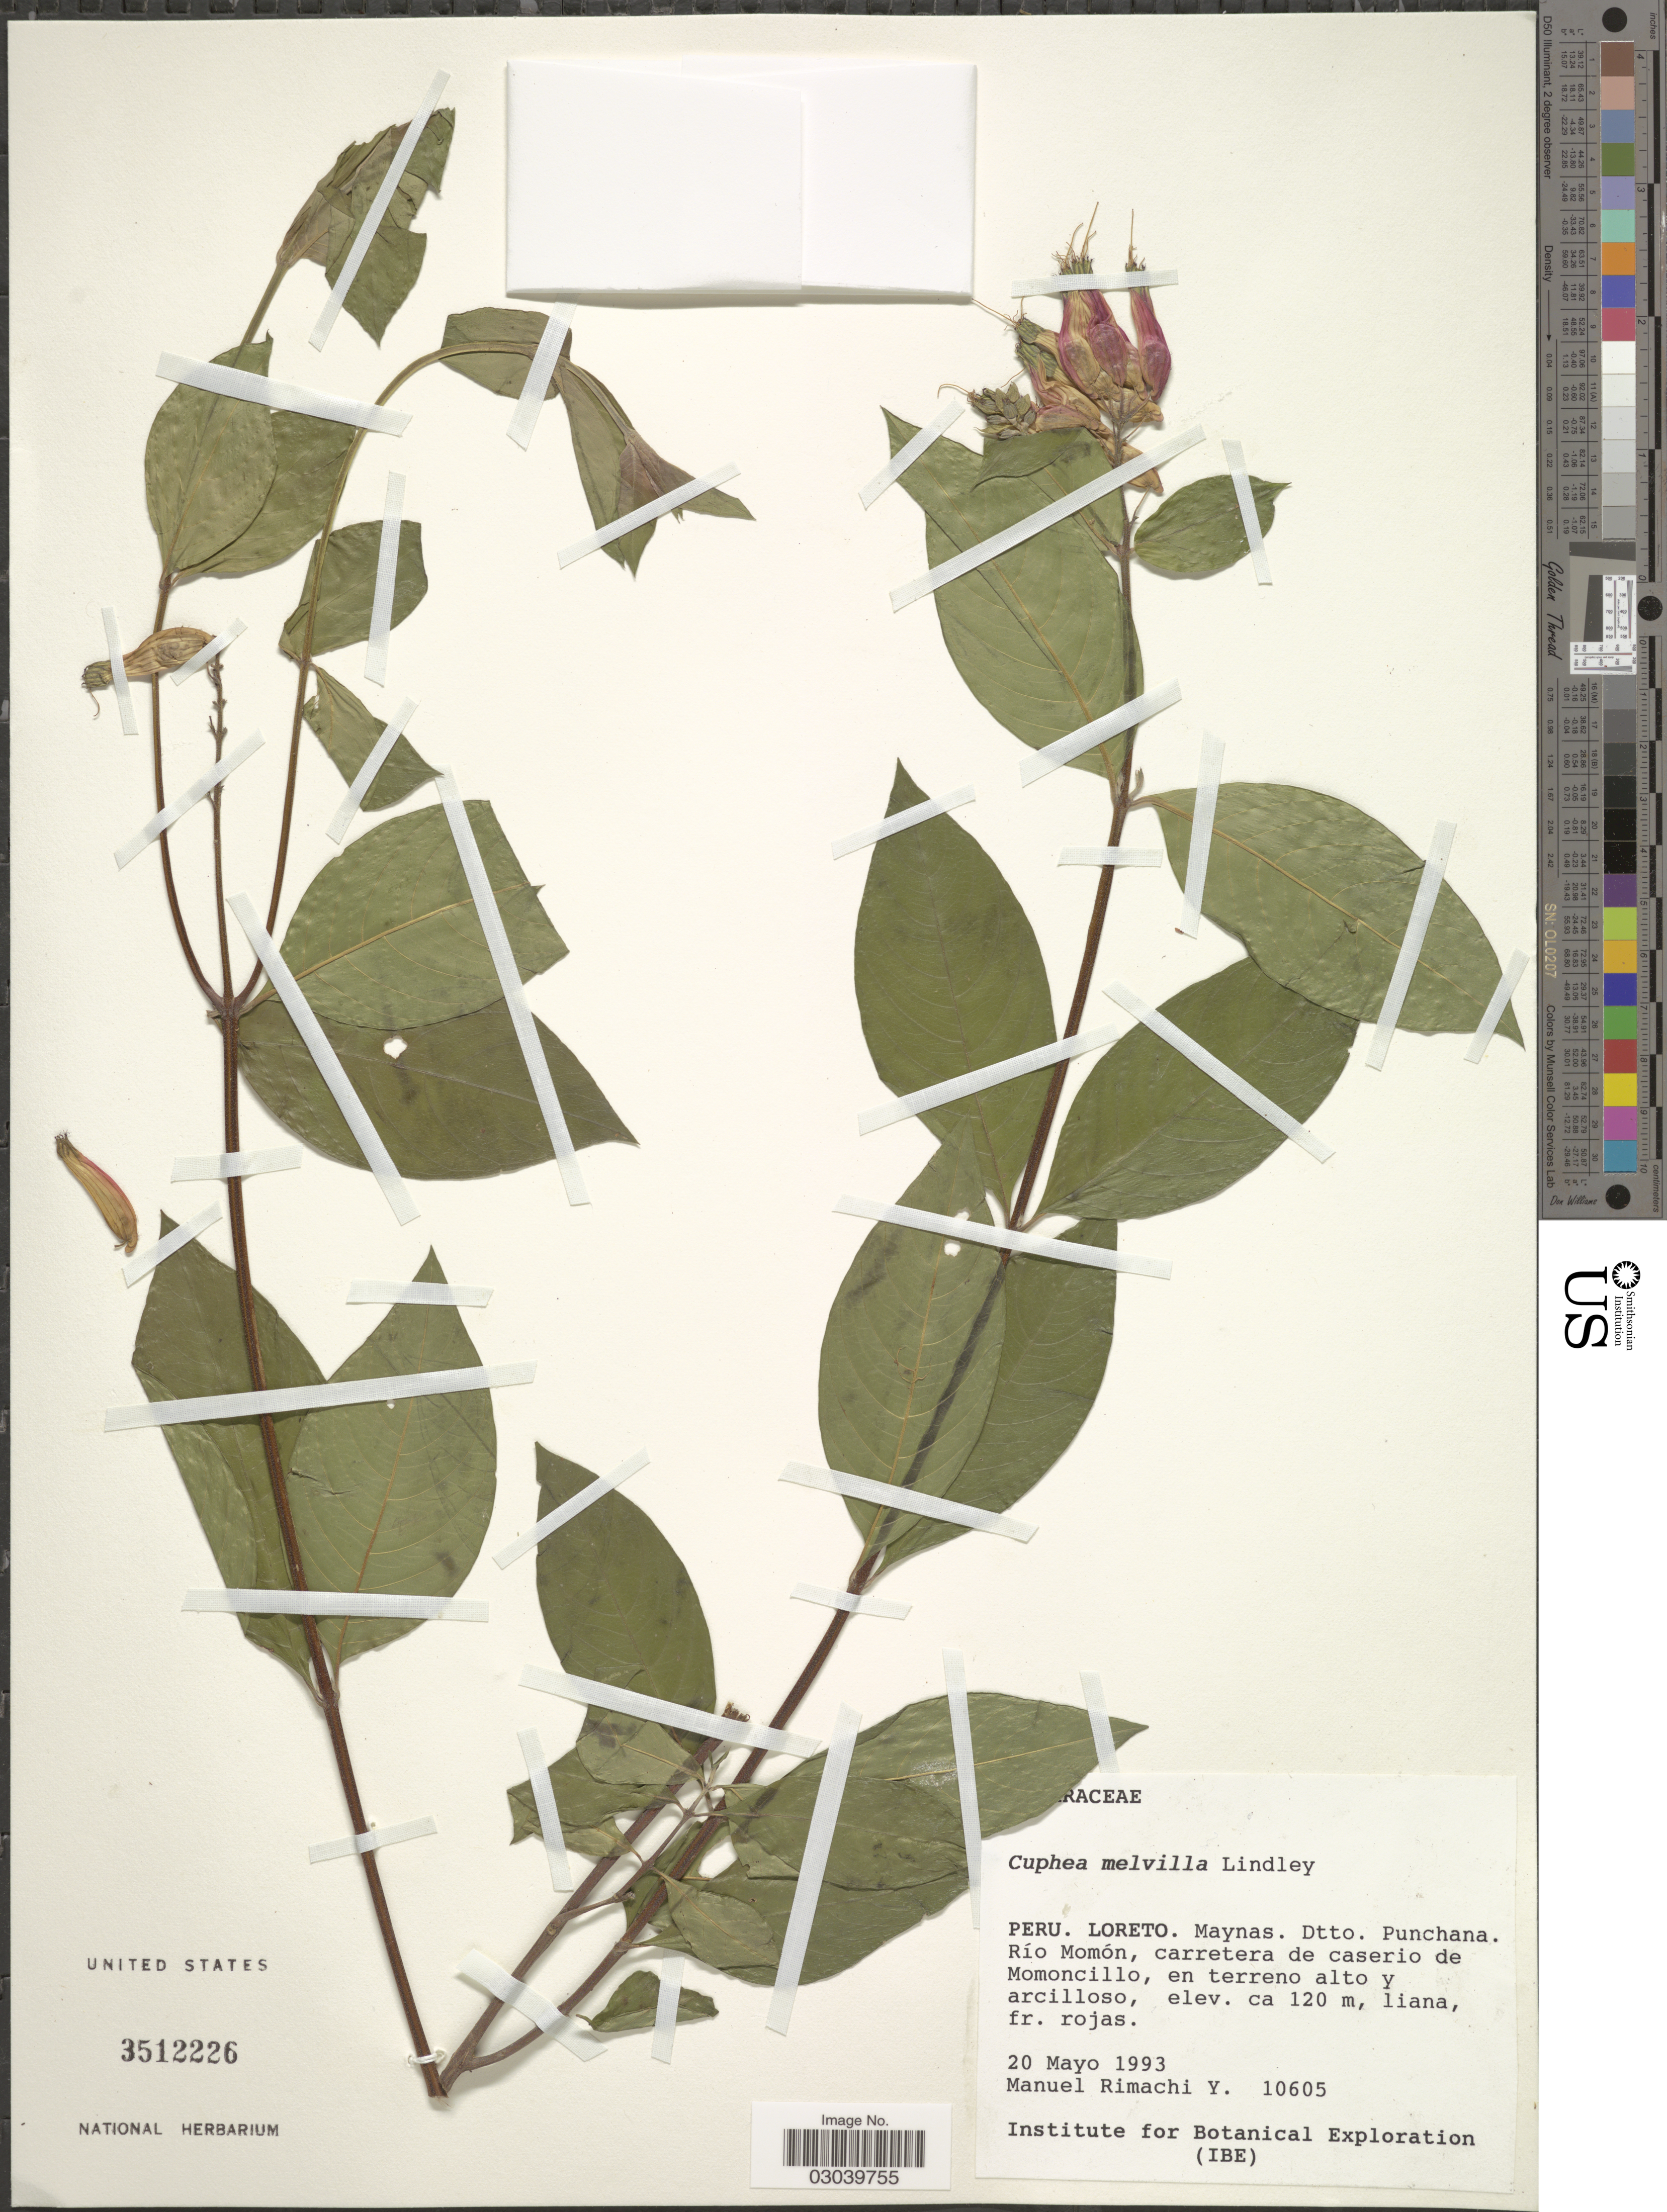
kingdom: Plantae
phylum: Tracheophyta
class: Magnoliopsida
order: Myrtales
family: Lythraceae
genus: Cuphea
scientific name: Cuphea melvilla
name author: Lindl.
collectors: M. Rimachi Y.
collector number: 10605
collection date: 1993-05-20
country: Peru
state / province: Loreto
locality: Maynas. Dtto. Punchana. Río Momón, carretera de caserio de Momoncillo, en terreno alto y arcilloso.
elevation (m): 120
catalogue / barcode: US 3512226